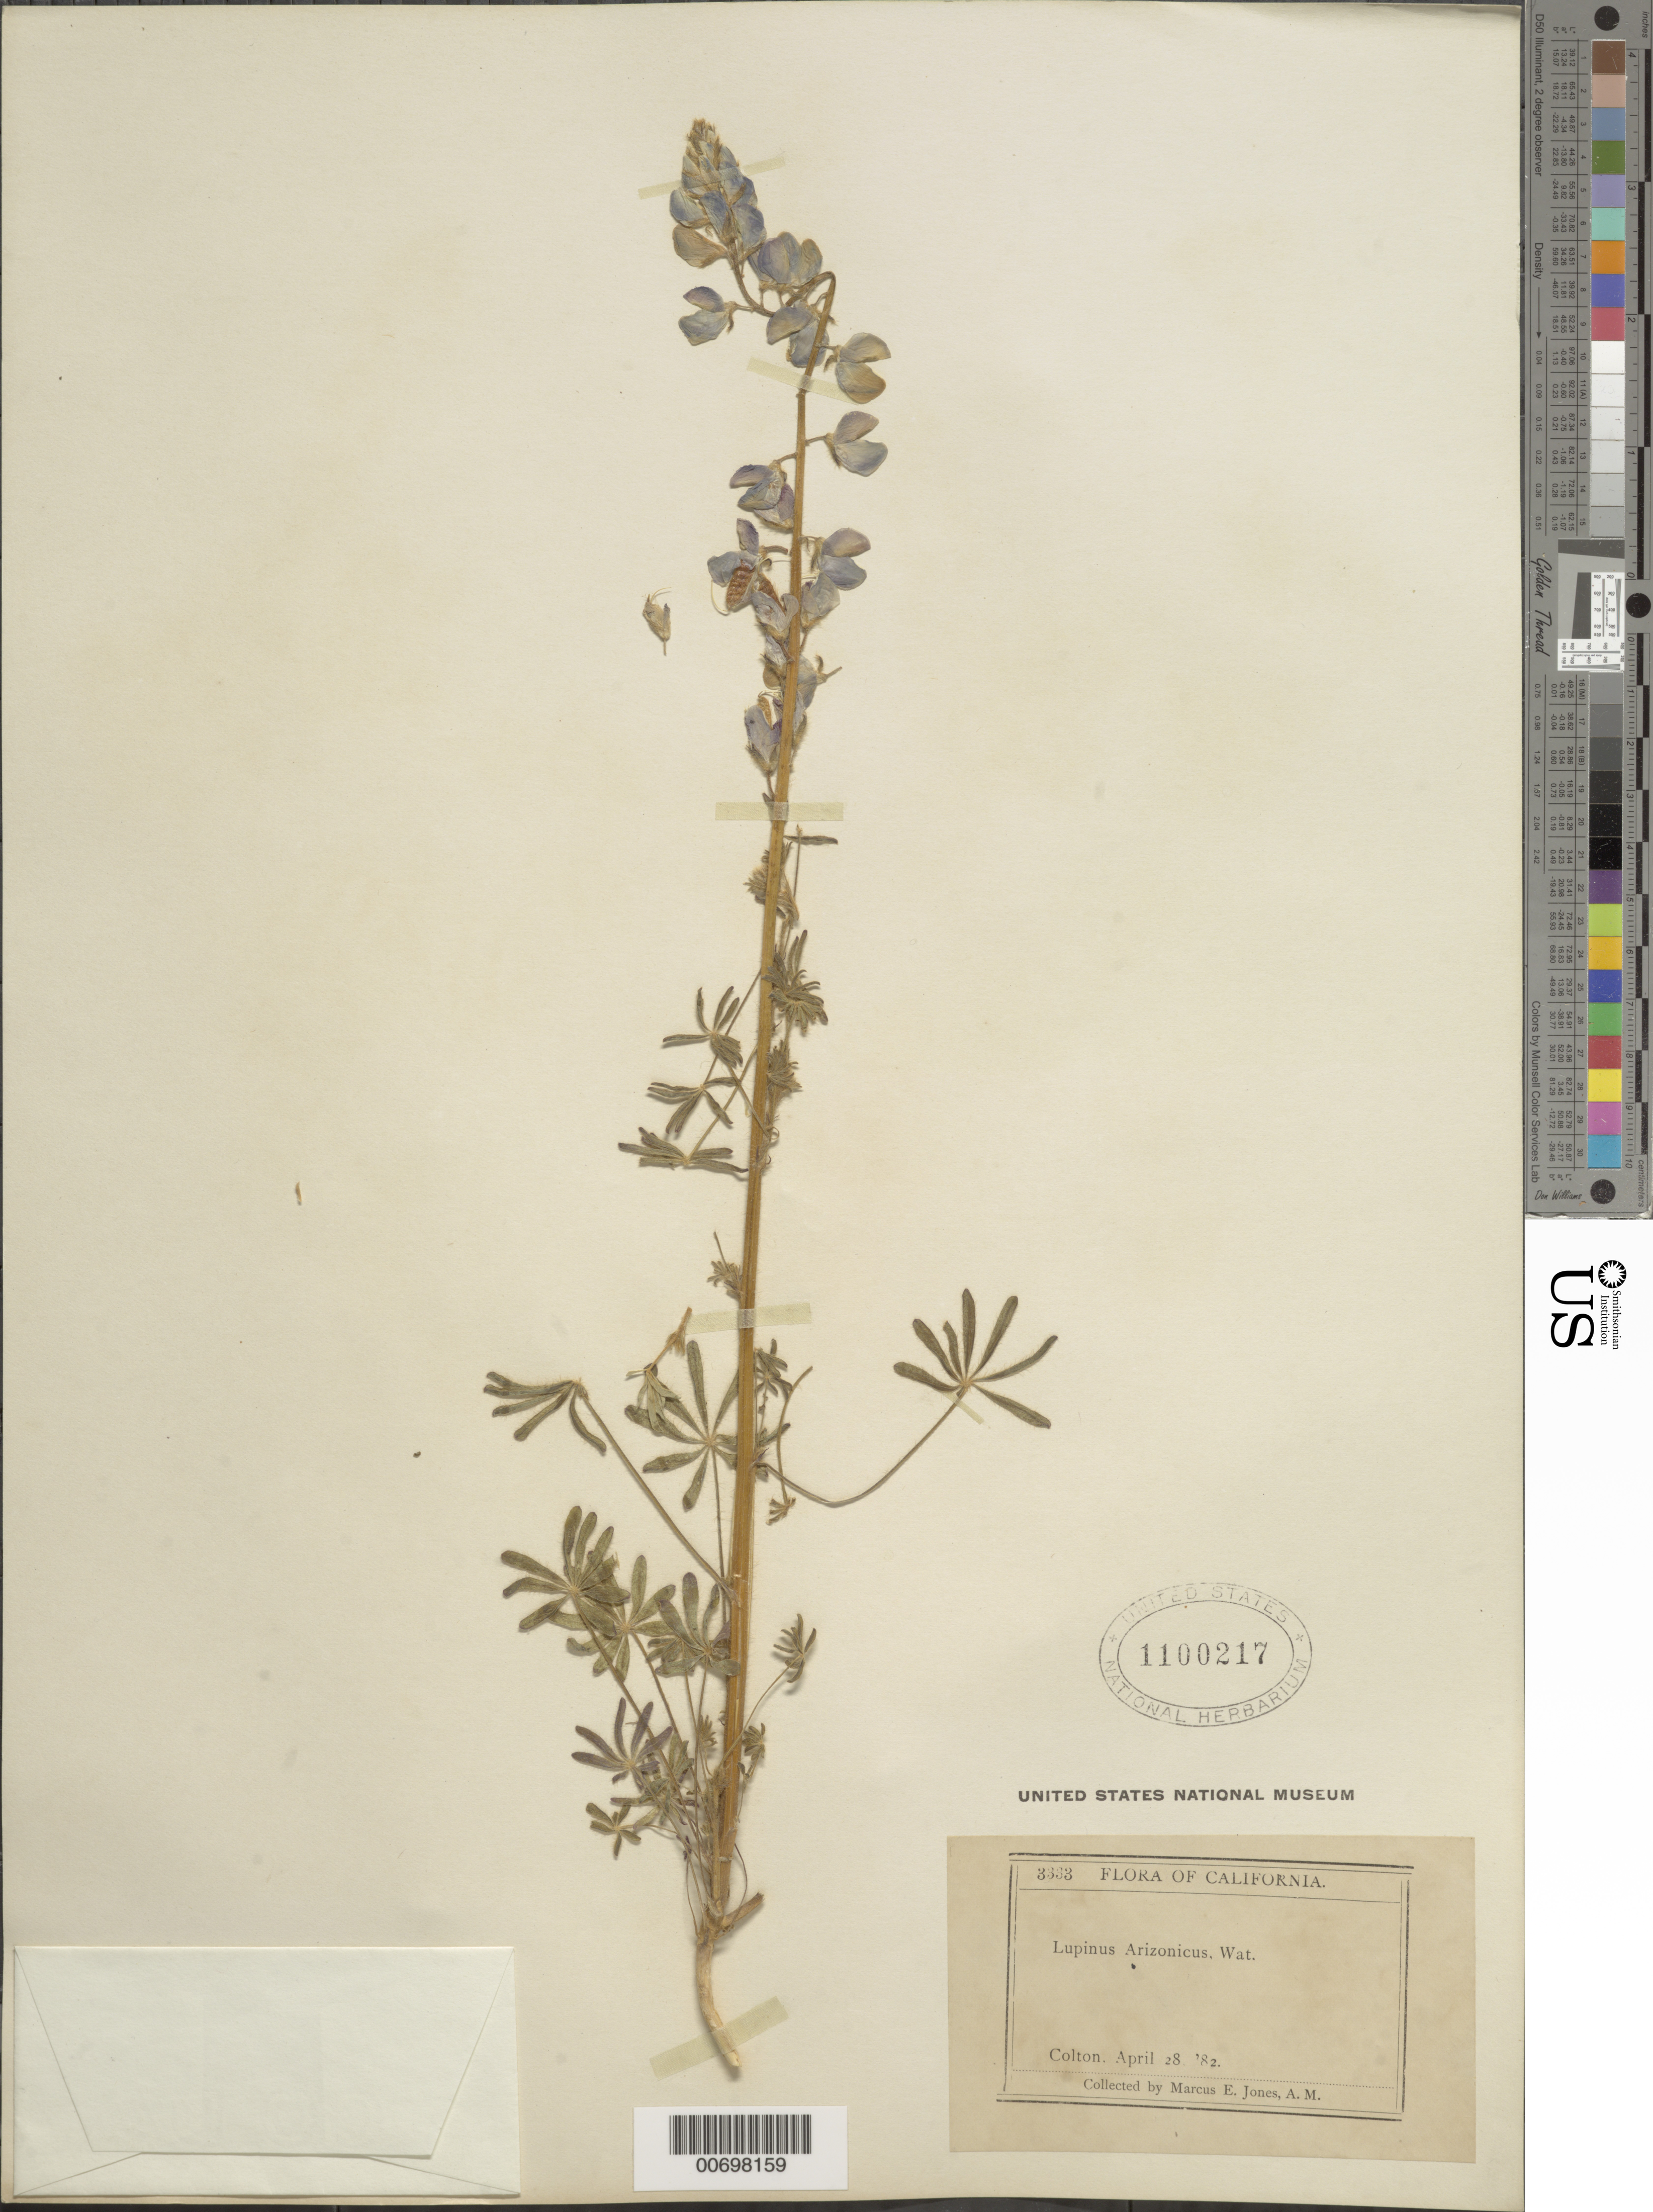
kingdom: Plantae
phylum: Tracheophyta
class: Magnoliopsida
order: Fabales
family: Fabaceae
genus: Lupinus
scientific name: Lupinus arizonicus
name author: (S. Watson) S. Watson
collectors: M. E. Jones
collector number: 3333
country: United States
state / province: California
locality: Colton.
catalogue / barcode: US 1100217